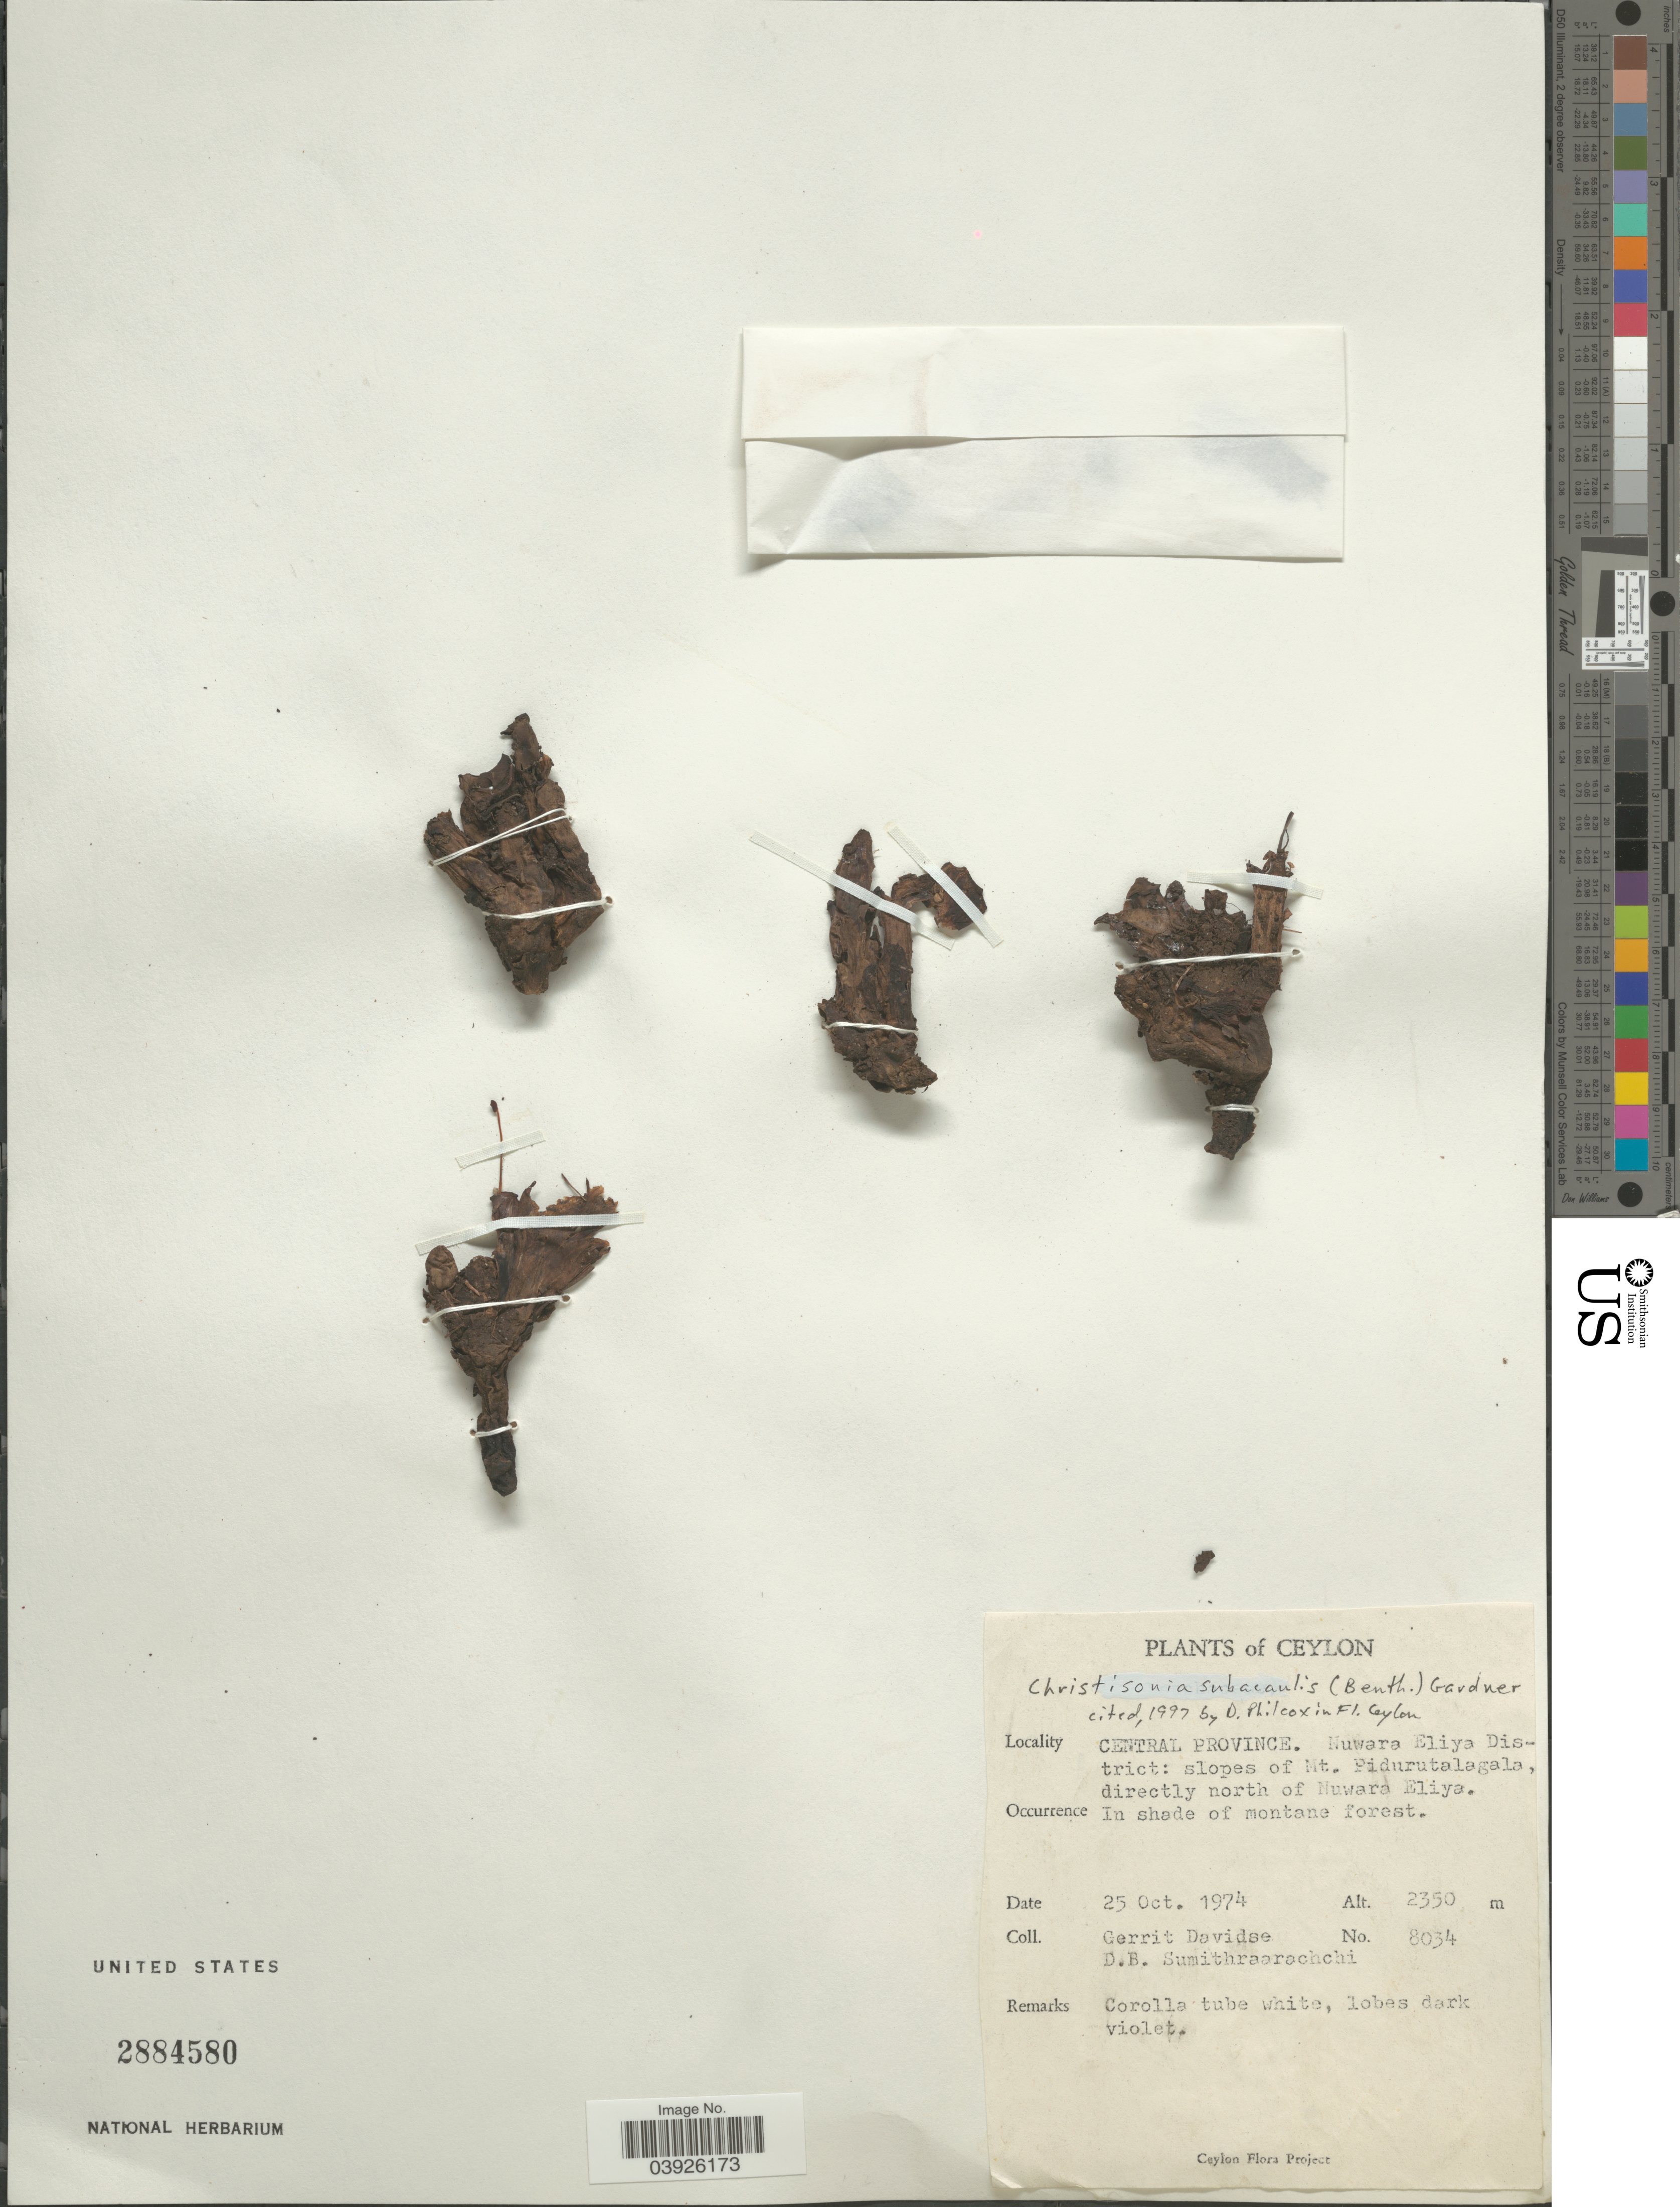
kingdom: Plantae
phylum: Tracheophyta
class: Magnoliopsida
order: Lamiales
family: Orobanchaceae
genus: Christisonia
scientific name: Christisonia subacaulis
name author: (Benth.) Gardner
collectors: G. Davidse & D. B. Sumithraarachchi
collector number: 8034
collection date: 1974-10-25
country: Sri Lanka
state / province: Central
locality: Ceylon. Nuwara Eliya District: slopes of Mt. Pidurutalagala, directly north of Nuwara Eliya.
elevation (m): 2350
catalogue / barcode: US 2884580